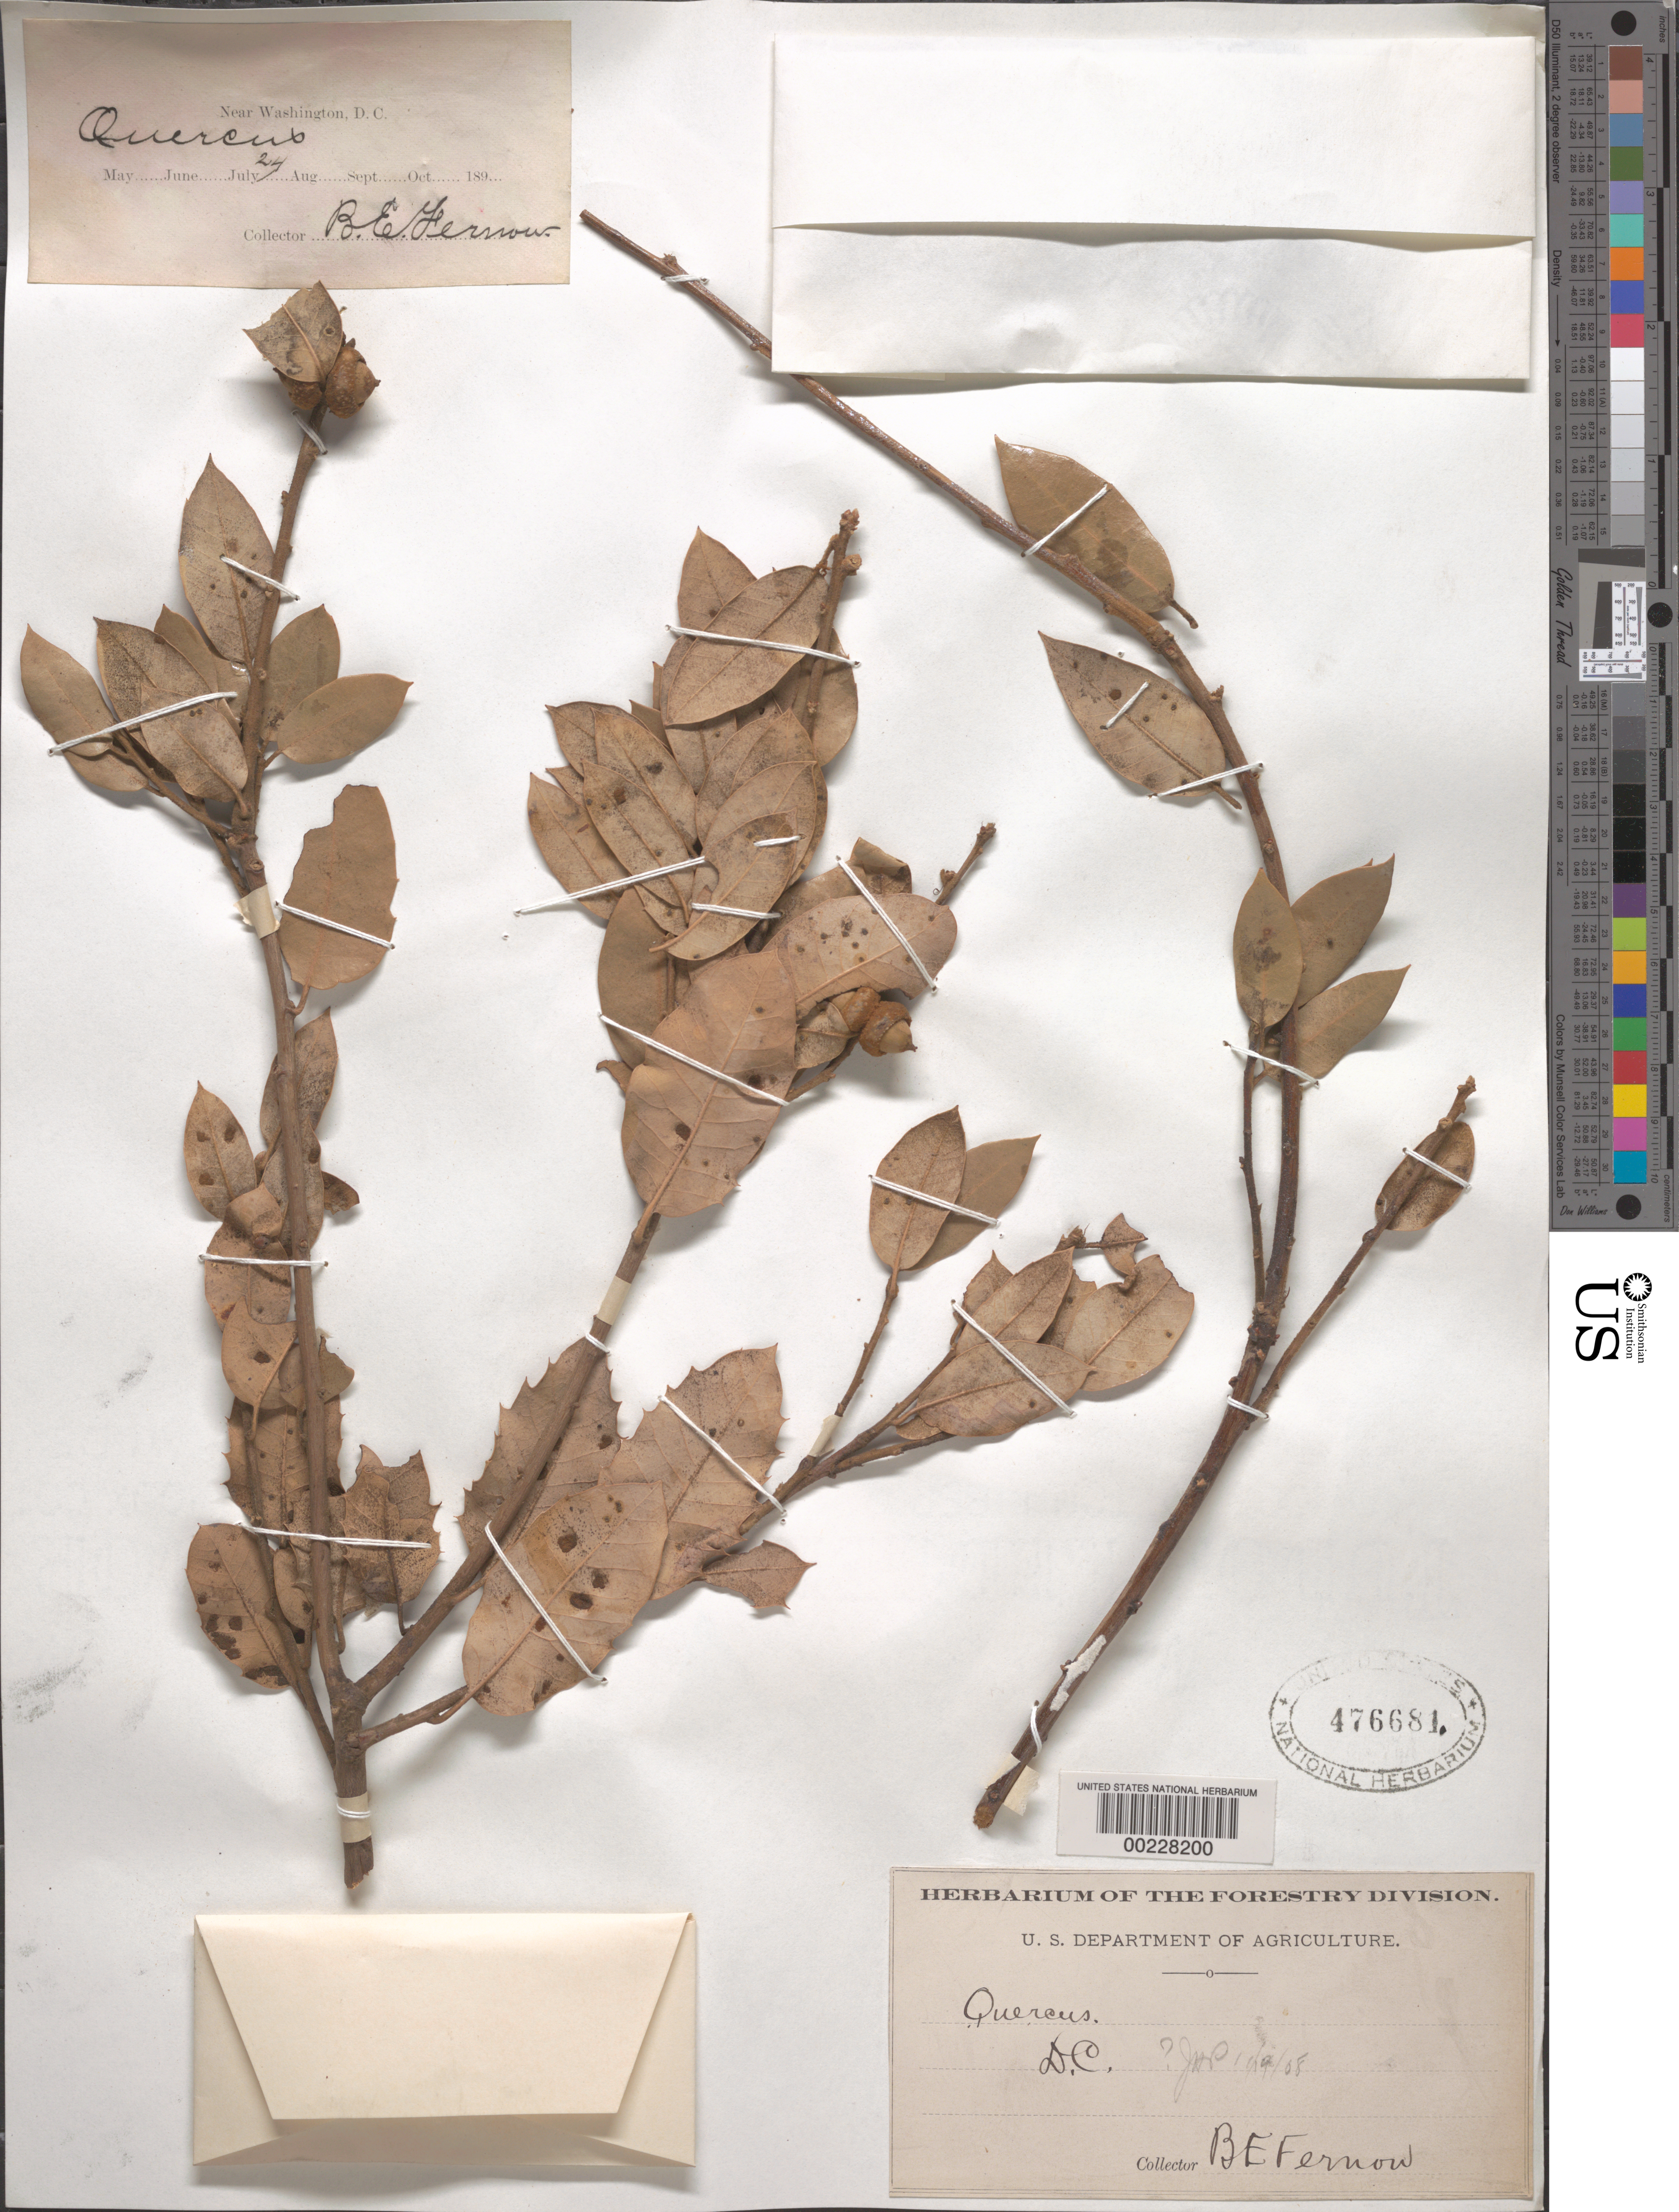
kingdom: Plantae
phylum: Tracheophyta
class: Magnoliopsida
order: Fagales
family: Fagaceae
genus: Quercus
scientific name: Quercus sp.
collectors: B. Fernow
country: United States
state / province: District of Columbia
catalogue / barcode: US 476681